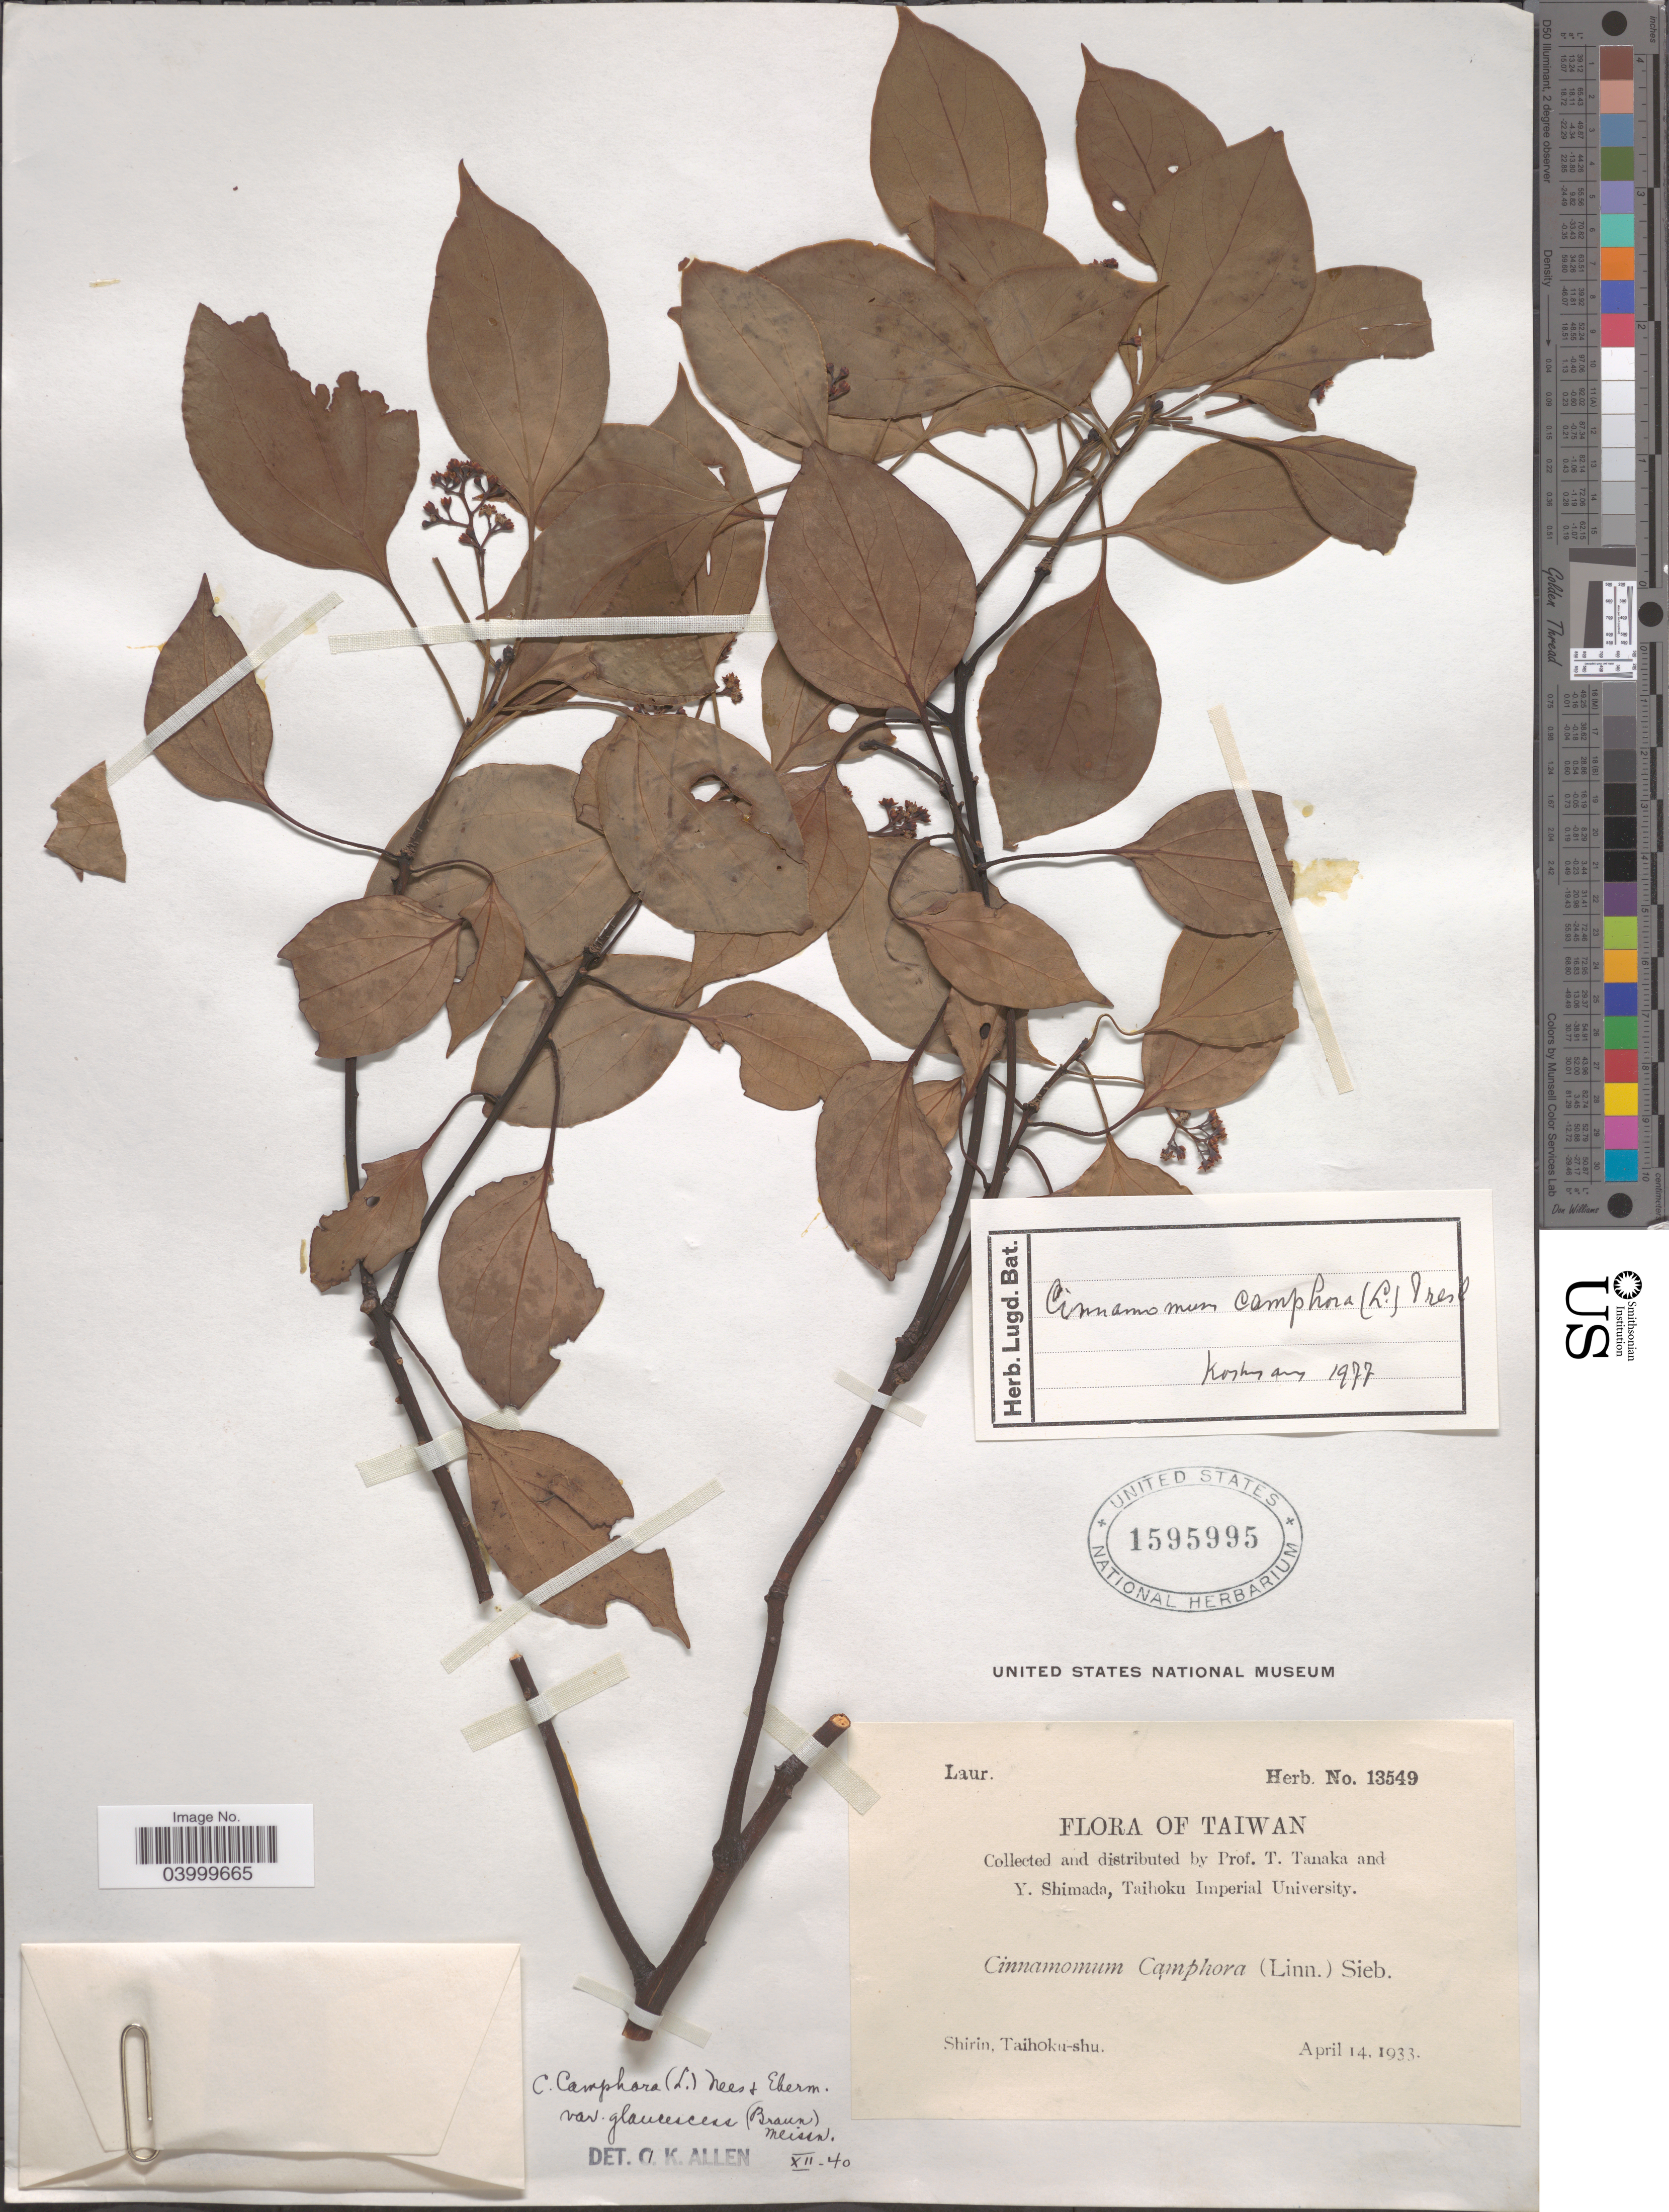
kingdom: Plantae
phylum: Tracheophyta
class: Magnoliopsida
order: Laurales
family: Lauraceae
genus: Cinnamomum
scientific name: Cinnamomum camphora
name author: (L.) J. Presl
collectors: T. Tanaka & Y. Shimada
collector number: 13549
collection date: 1933-04-14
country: Taiwan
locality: Shirin, Taihoku-shu.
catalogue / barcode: US 1595995